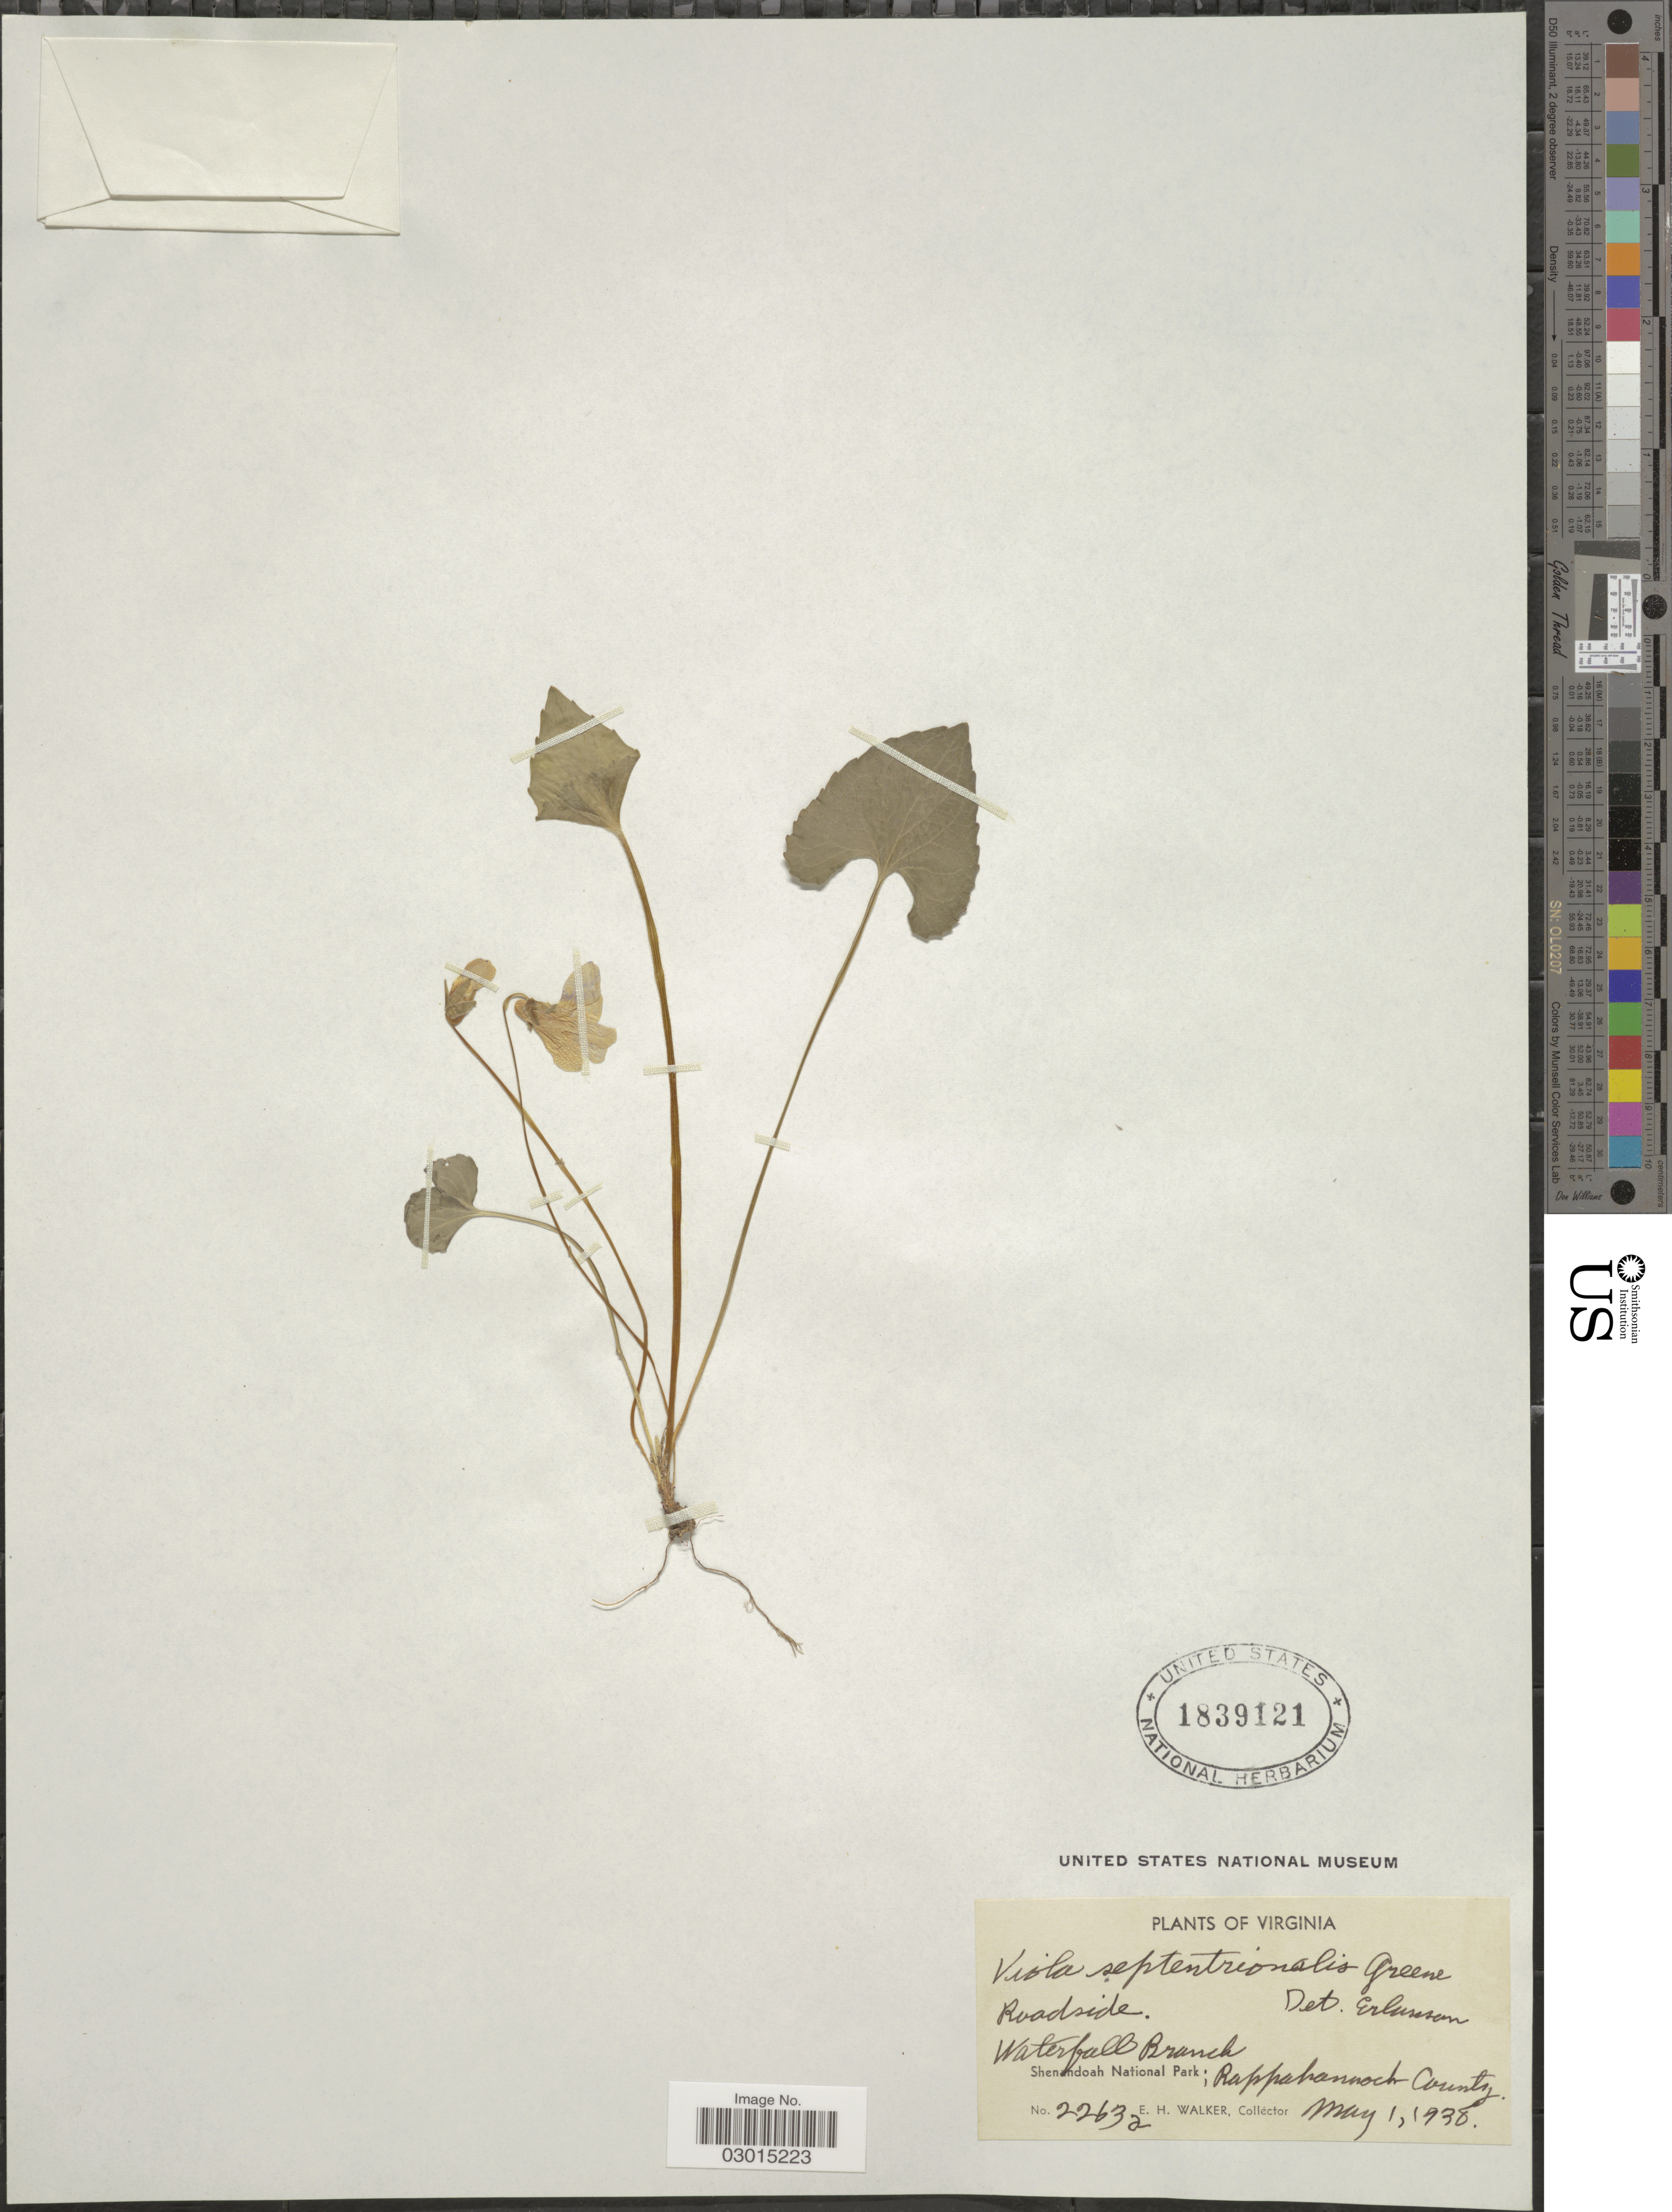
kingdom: Plantae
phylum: Tracheophyta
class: Magnoliopsida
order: Malpighiales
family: Violaceae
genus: Viola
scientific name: Viola hirsutula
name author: Brainerd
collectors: E. H. Walker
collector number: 2263a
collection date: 1938-05-01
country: United States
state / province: Virginia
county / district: Rappahannock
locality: Roadside. Waterfall Branch. Shenandoah National Park; Rappahannock County.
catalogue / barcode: US 1839121